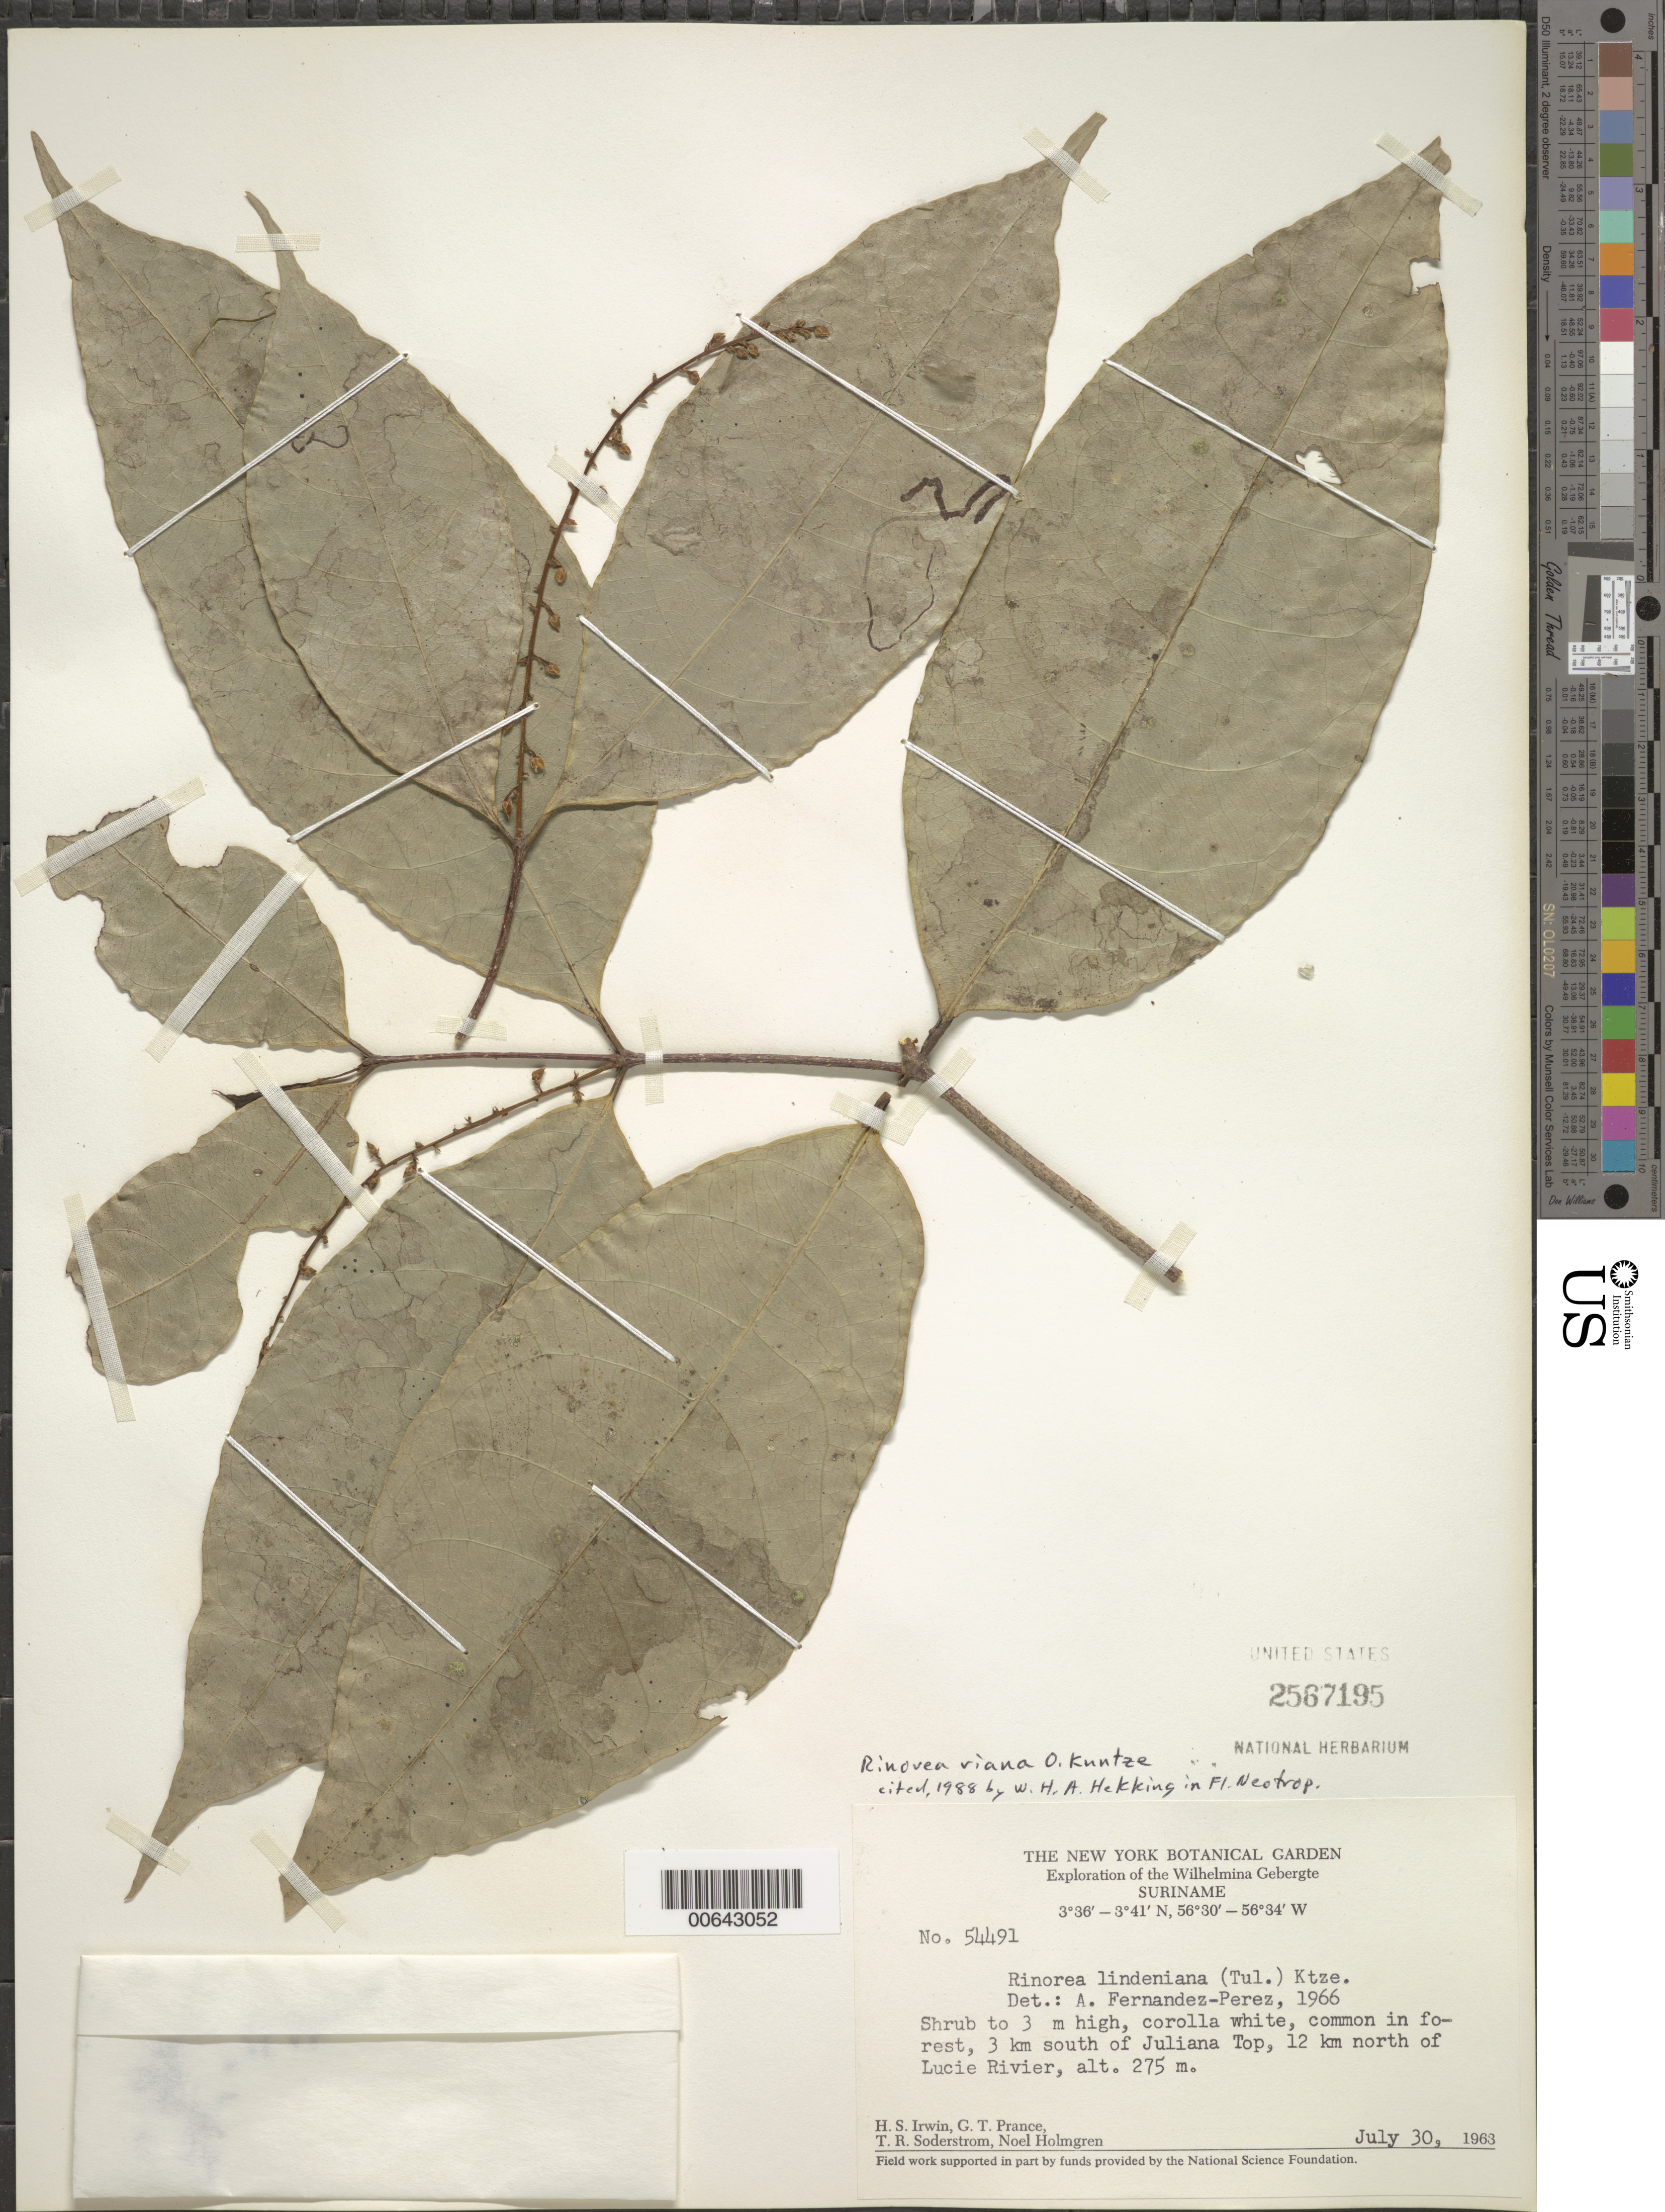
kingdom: Plantae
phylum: Tracheophyta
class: Magnoliopsida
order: Malpighiales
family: Violaceae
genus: Rinorea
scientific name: Rinorea riana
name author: Kuntze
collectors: H. Irwin, G. T. Prance, T. R. Soderstrom & N. H. Holmgren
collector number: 54491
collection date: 1963-07-30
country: Suriname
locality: Wilhelmina Gebergte. 3 km south of Juliana Top, 12 km north of Lucie Rivier.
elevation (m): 275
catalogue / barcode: US 2567195